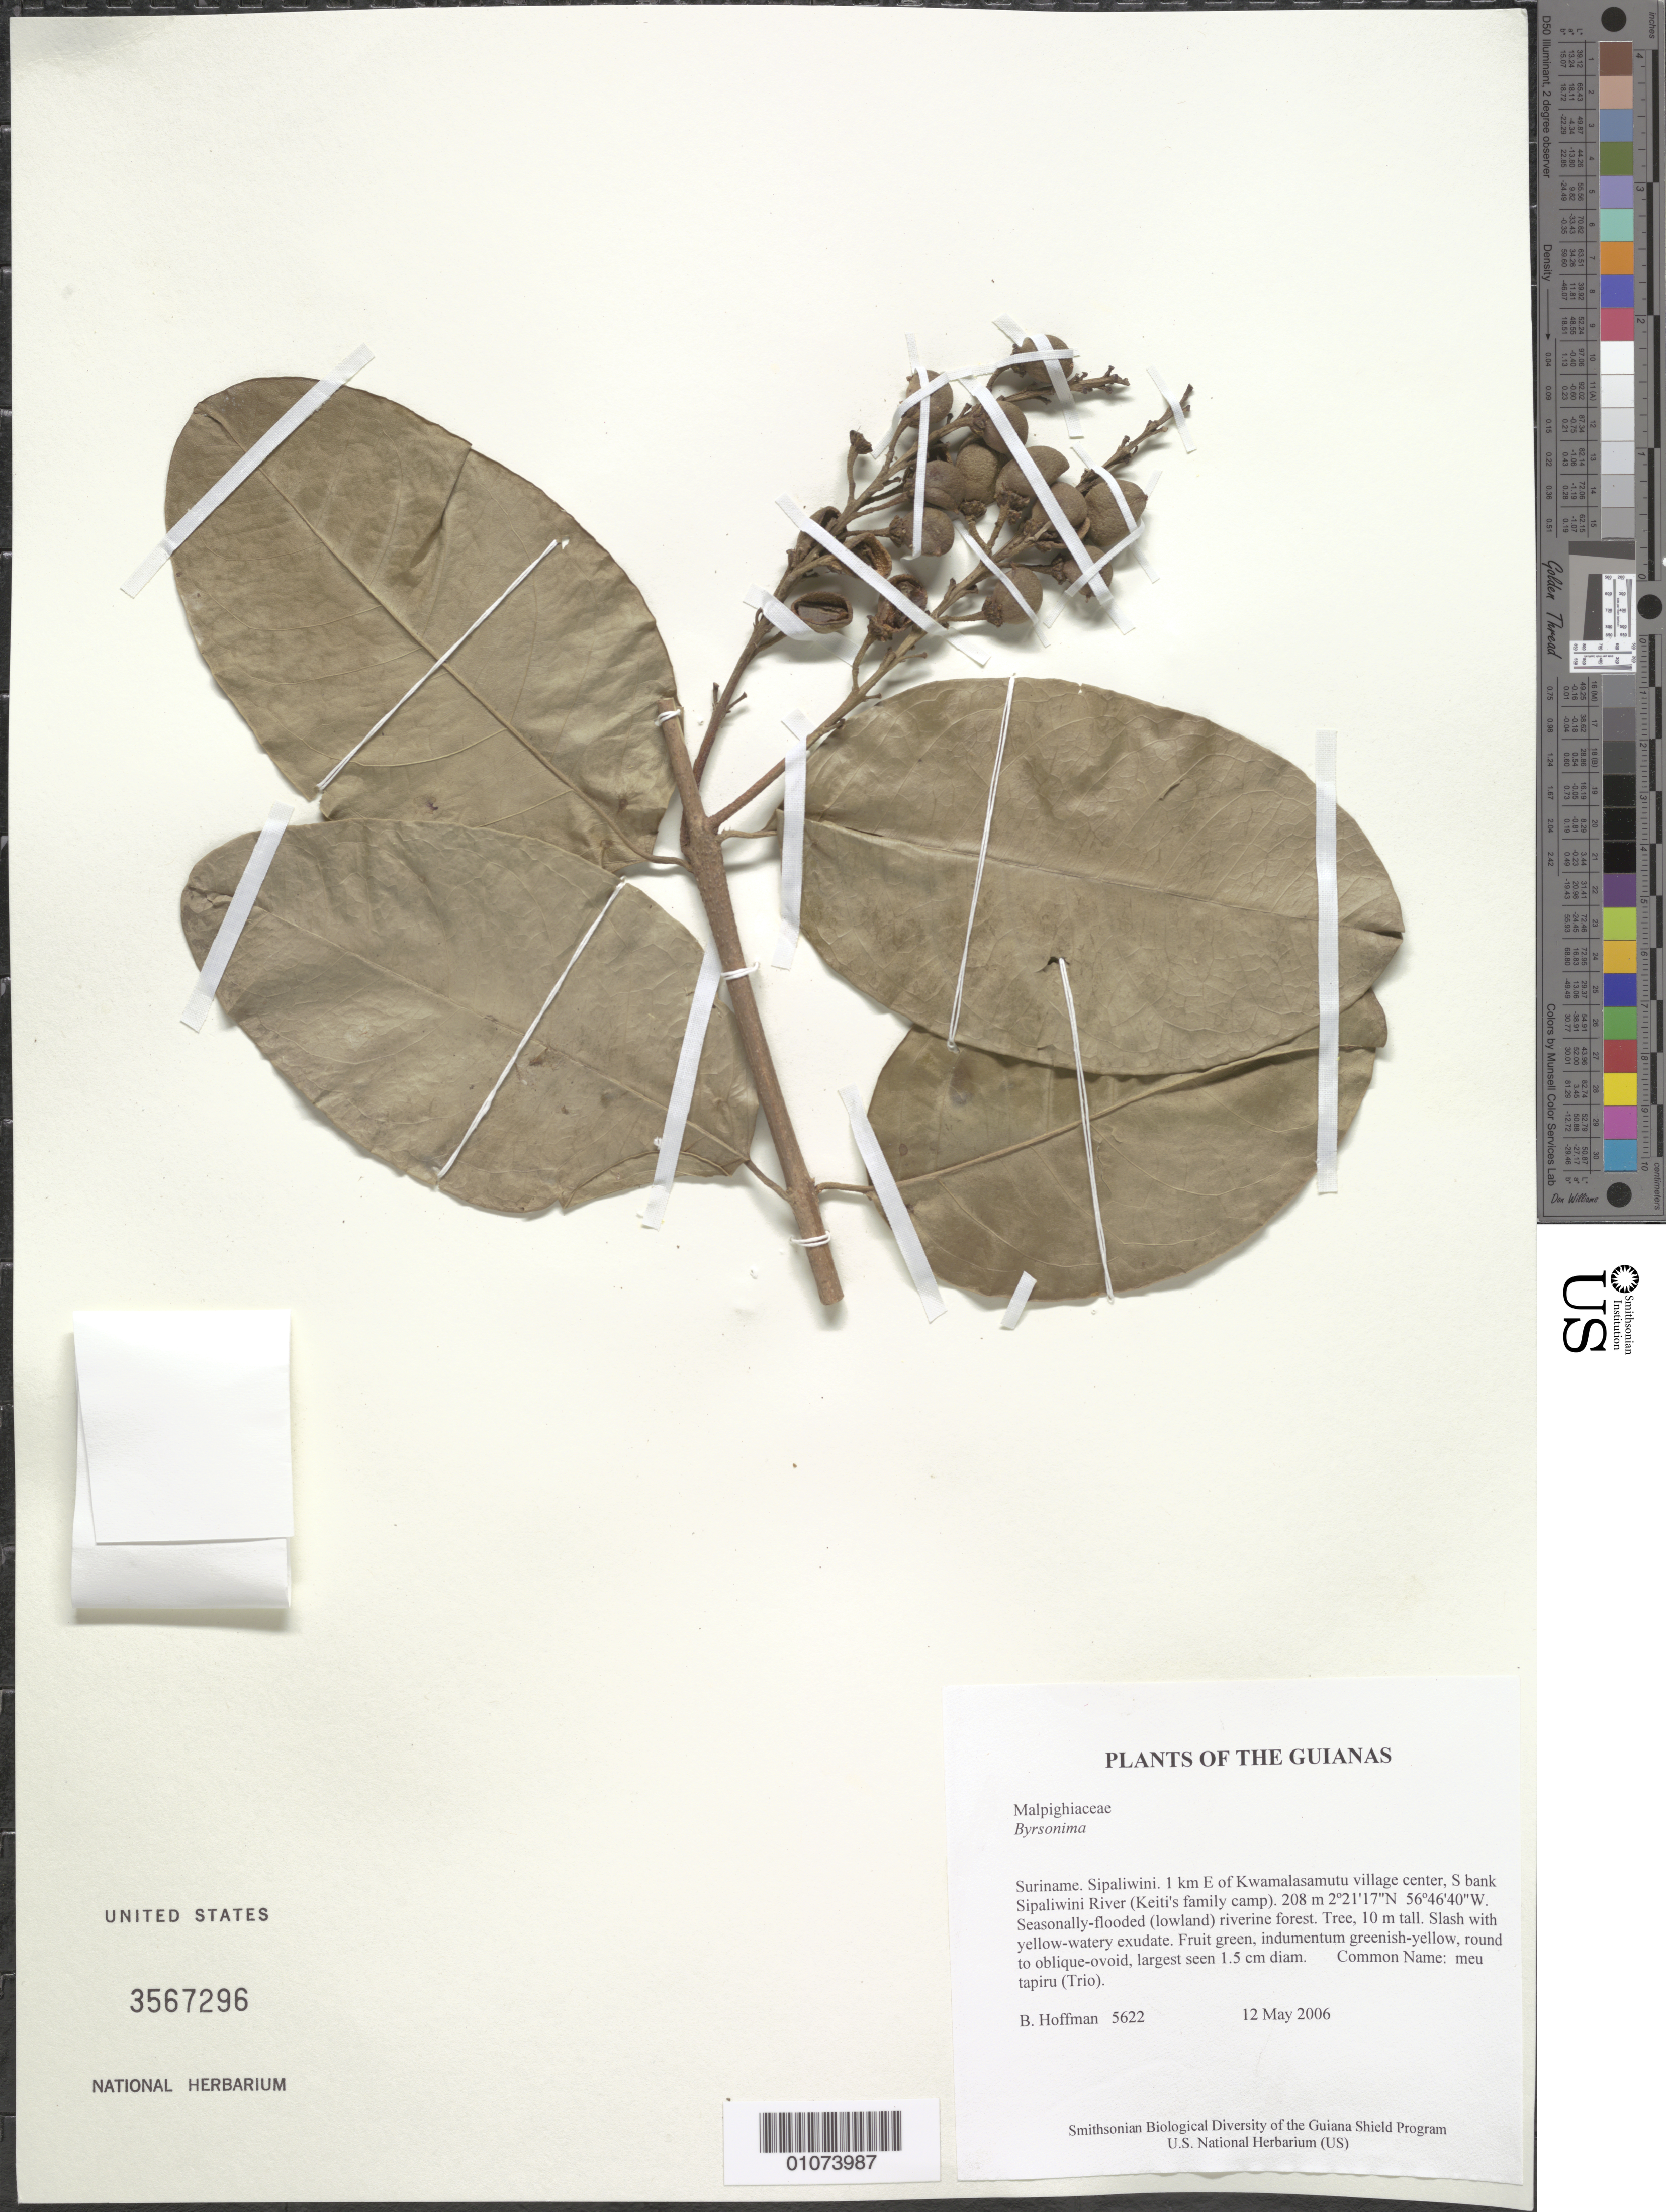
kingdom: Plantae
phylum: Tracheophyta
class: Magnoliopsida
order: Malpighiales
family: Malpighiaceae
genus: Byrsonima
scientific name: Byrsonima sp.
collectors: B. Hoffman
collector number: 5622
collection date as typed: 12 May 2006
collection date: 2006-05-12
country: Suriname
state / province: Sipaliwini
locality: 1 km E of Kwamalasamutu village center, S bank Sipaliwini River (Keiti's family camp)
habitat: Seasonally-flooded (lowland) riverine forest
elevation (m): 208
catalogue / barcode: US 3567296